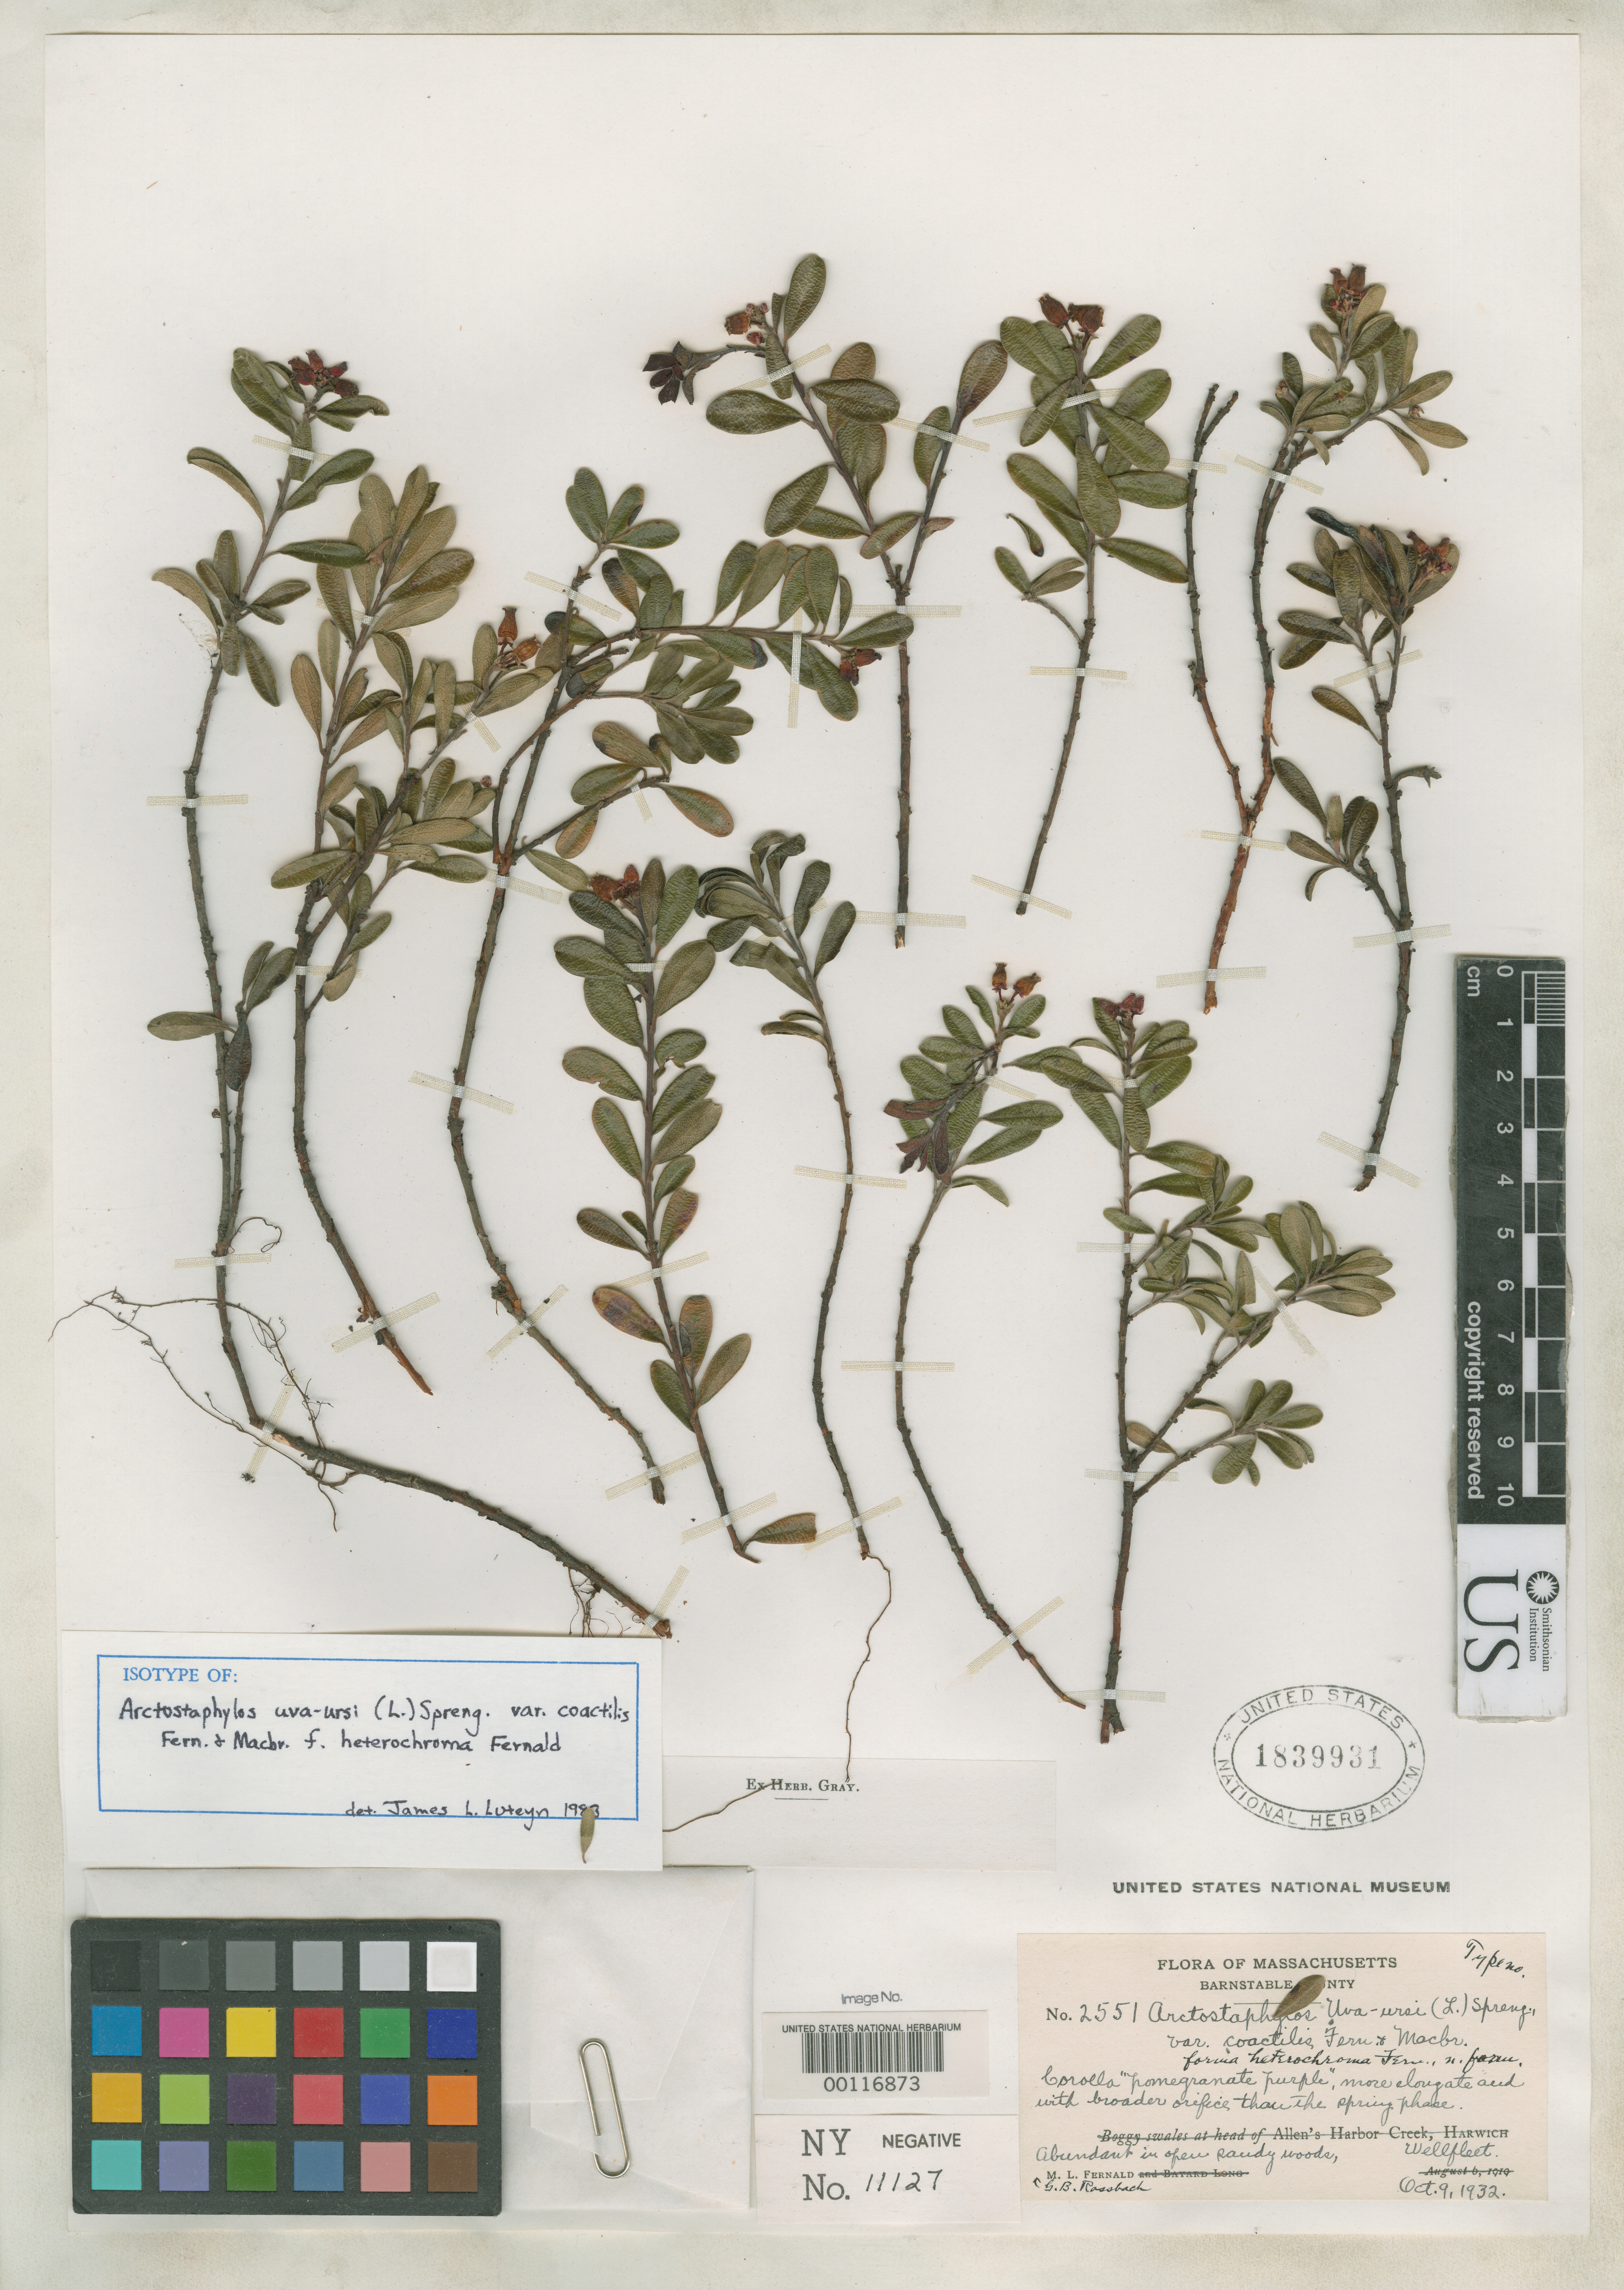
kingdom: Plantae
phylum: Tracheophyta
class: Magnoliopsida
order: Ericales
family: Ericaceae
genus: Arctostaphylos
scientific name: Arctostaphylos uva-ursi f. heterochroma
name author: Fernald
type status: Isotype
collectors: G. Rossbach & M. L. Fernald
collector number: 2551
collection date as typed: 09 Oct 1932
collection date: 1932-10-09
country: United States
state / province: Massachusetts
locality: Wellfleet.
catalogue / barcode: US 1839931